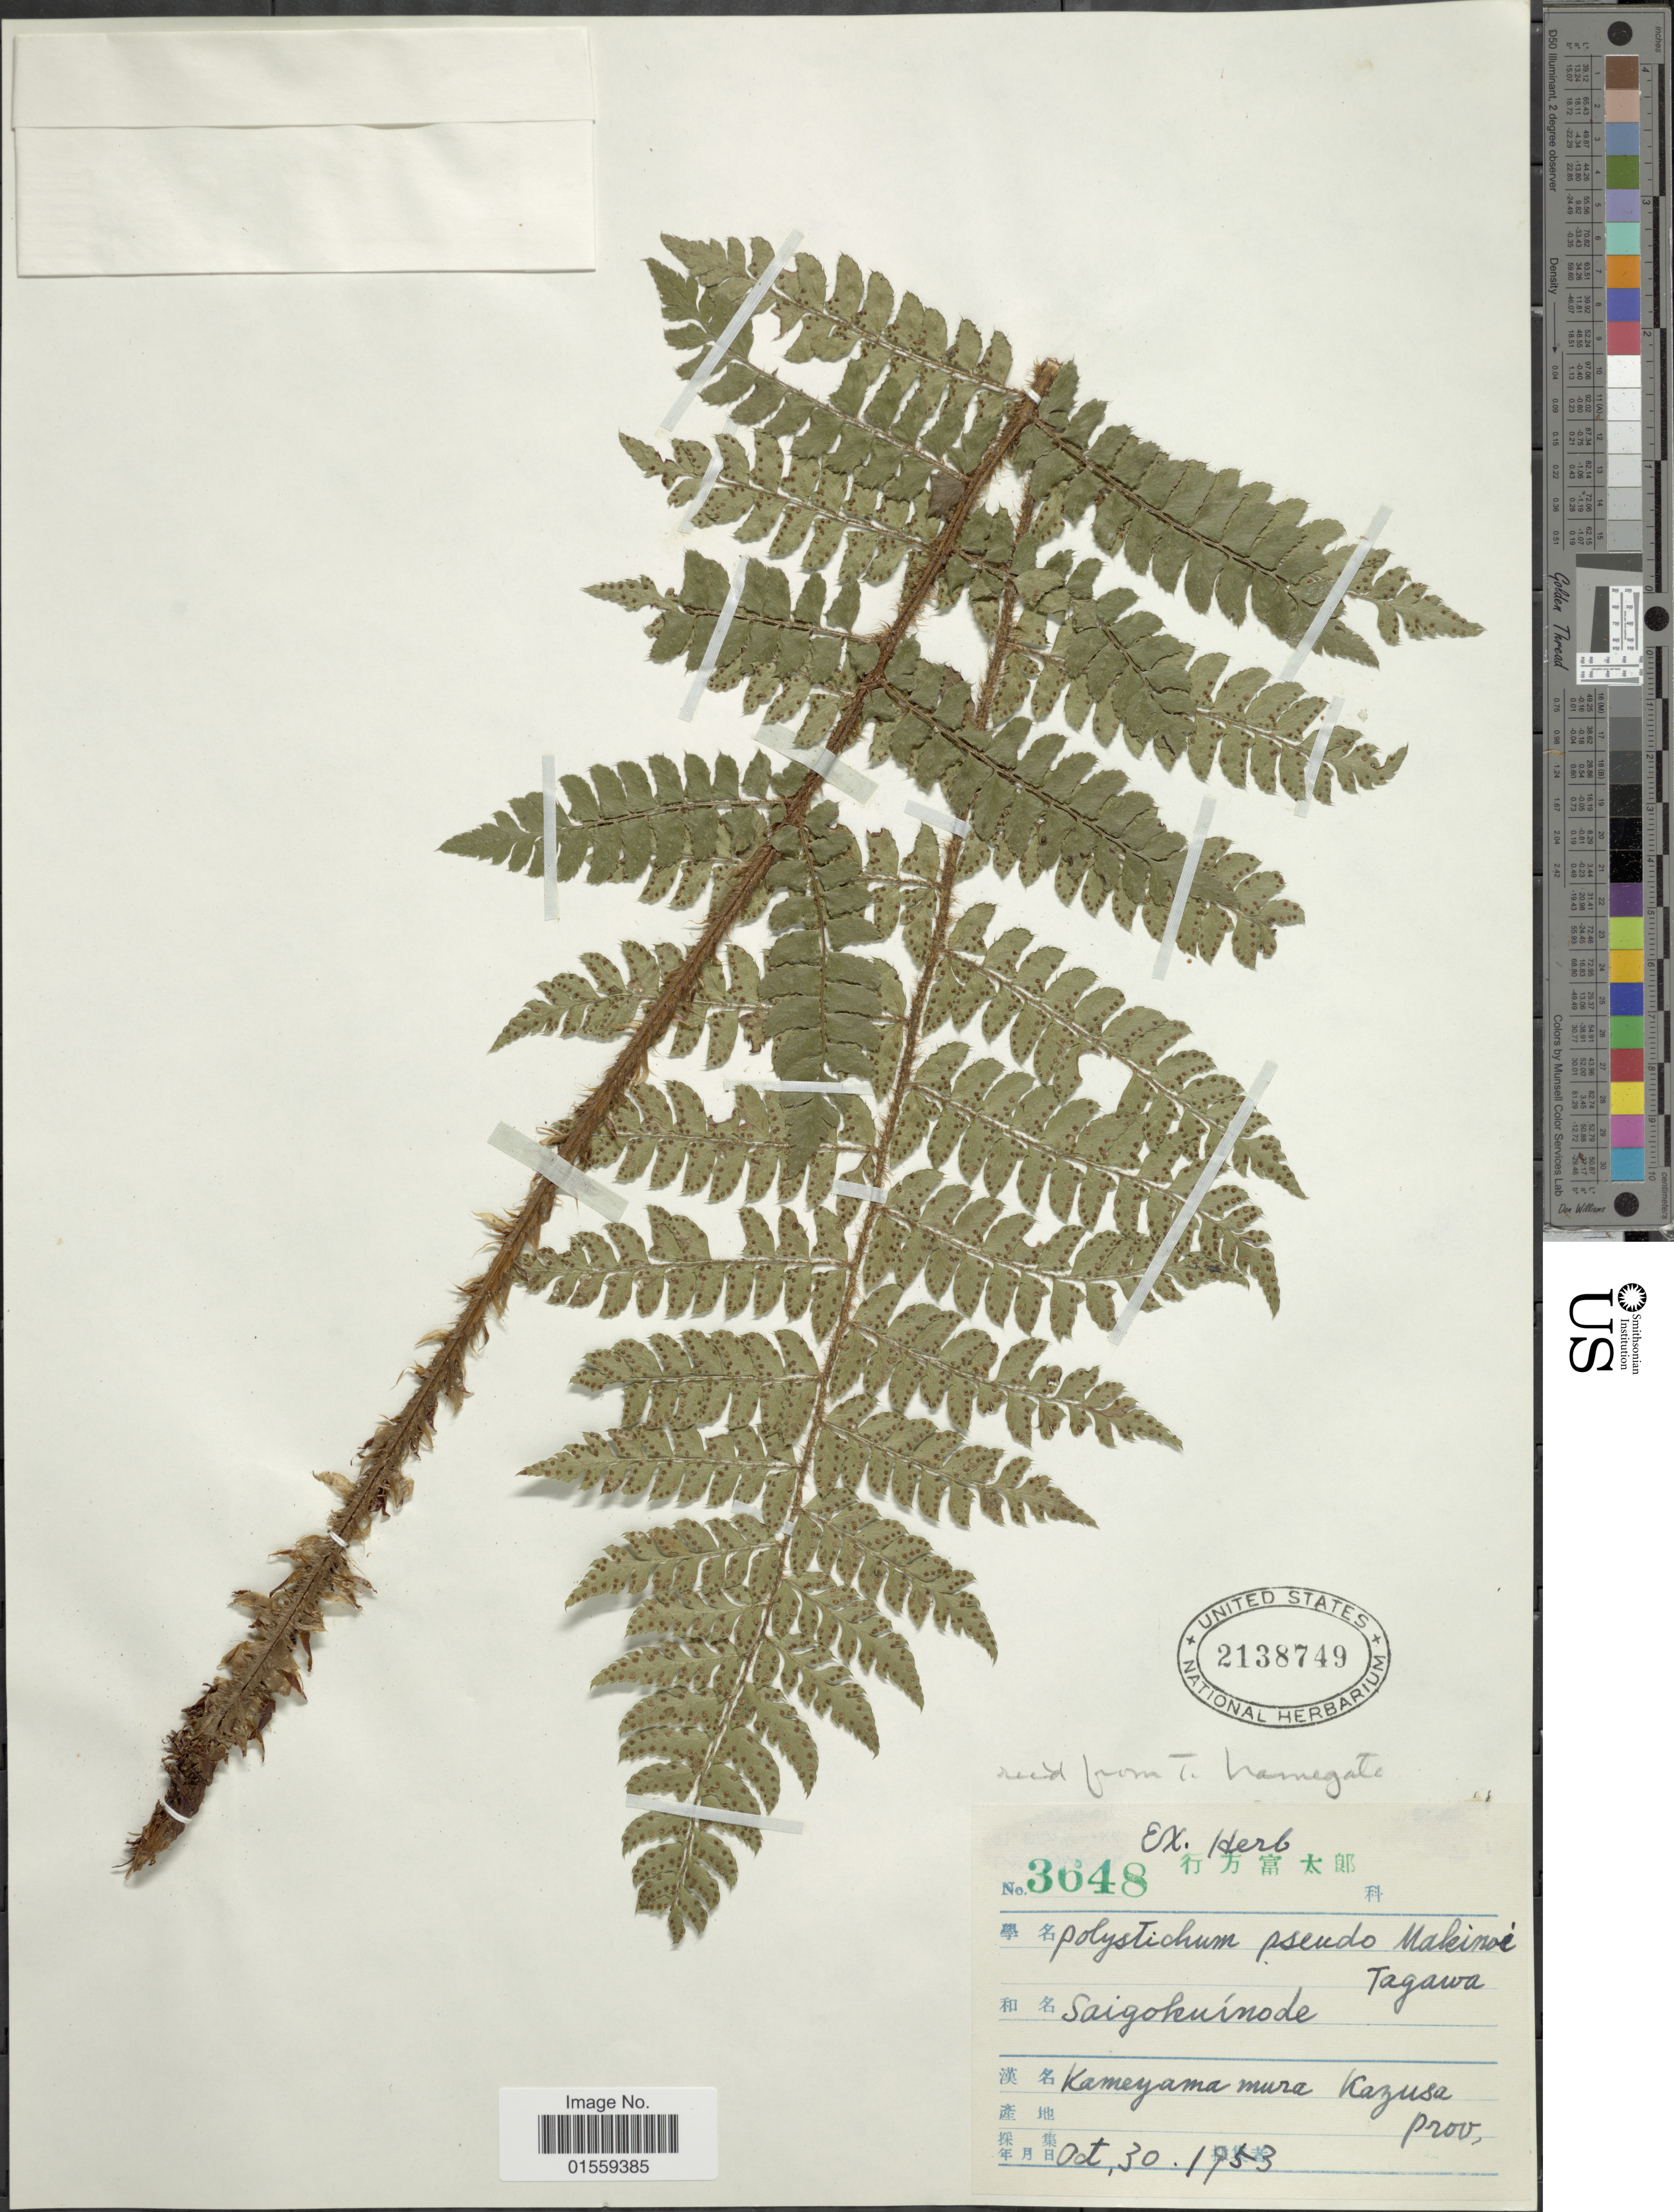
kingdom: Plantae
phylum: Tracheophyta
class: Polypodiopsida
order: Polypodiales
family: Dryopteridaceae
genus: Polystichum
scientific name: Polystichum pseudomakinoi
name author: Tagawa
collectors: T. Namegata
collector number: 3648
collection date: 1953-10-30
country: Japan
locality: Kameyama mura Kazusa Prov.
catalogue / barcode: US 2138749